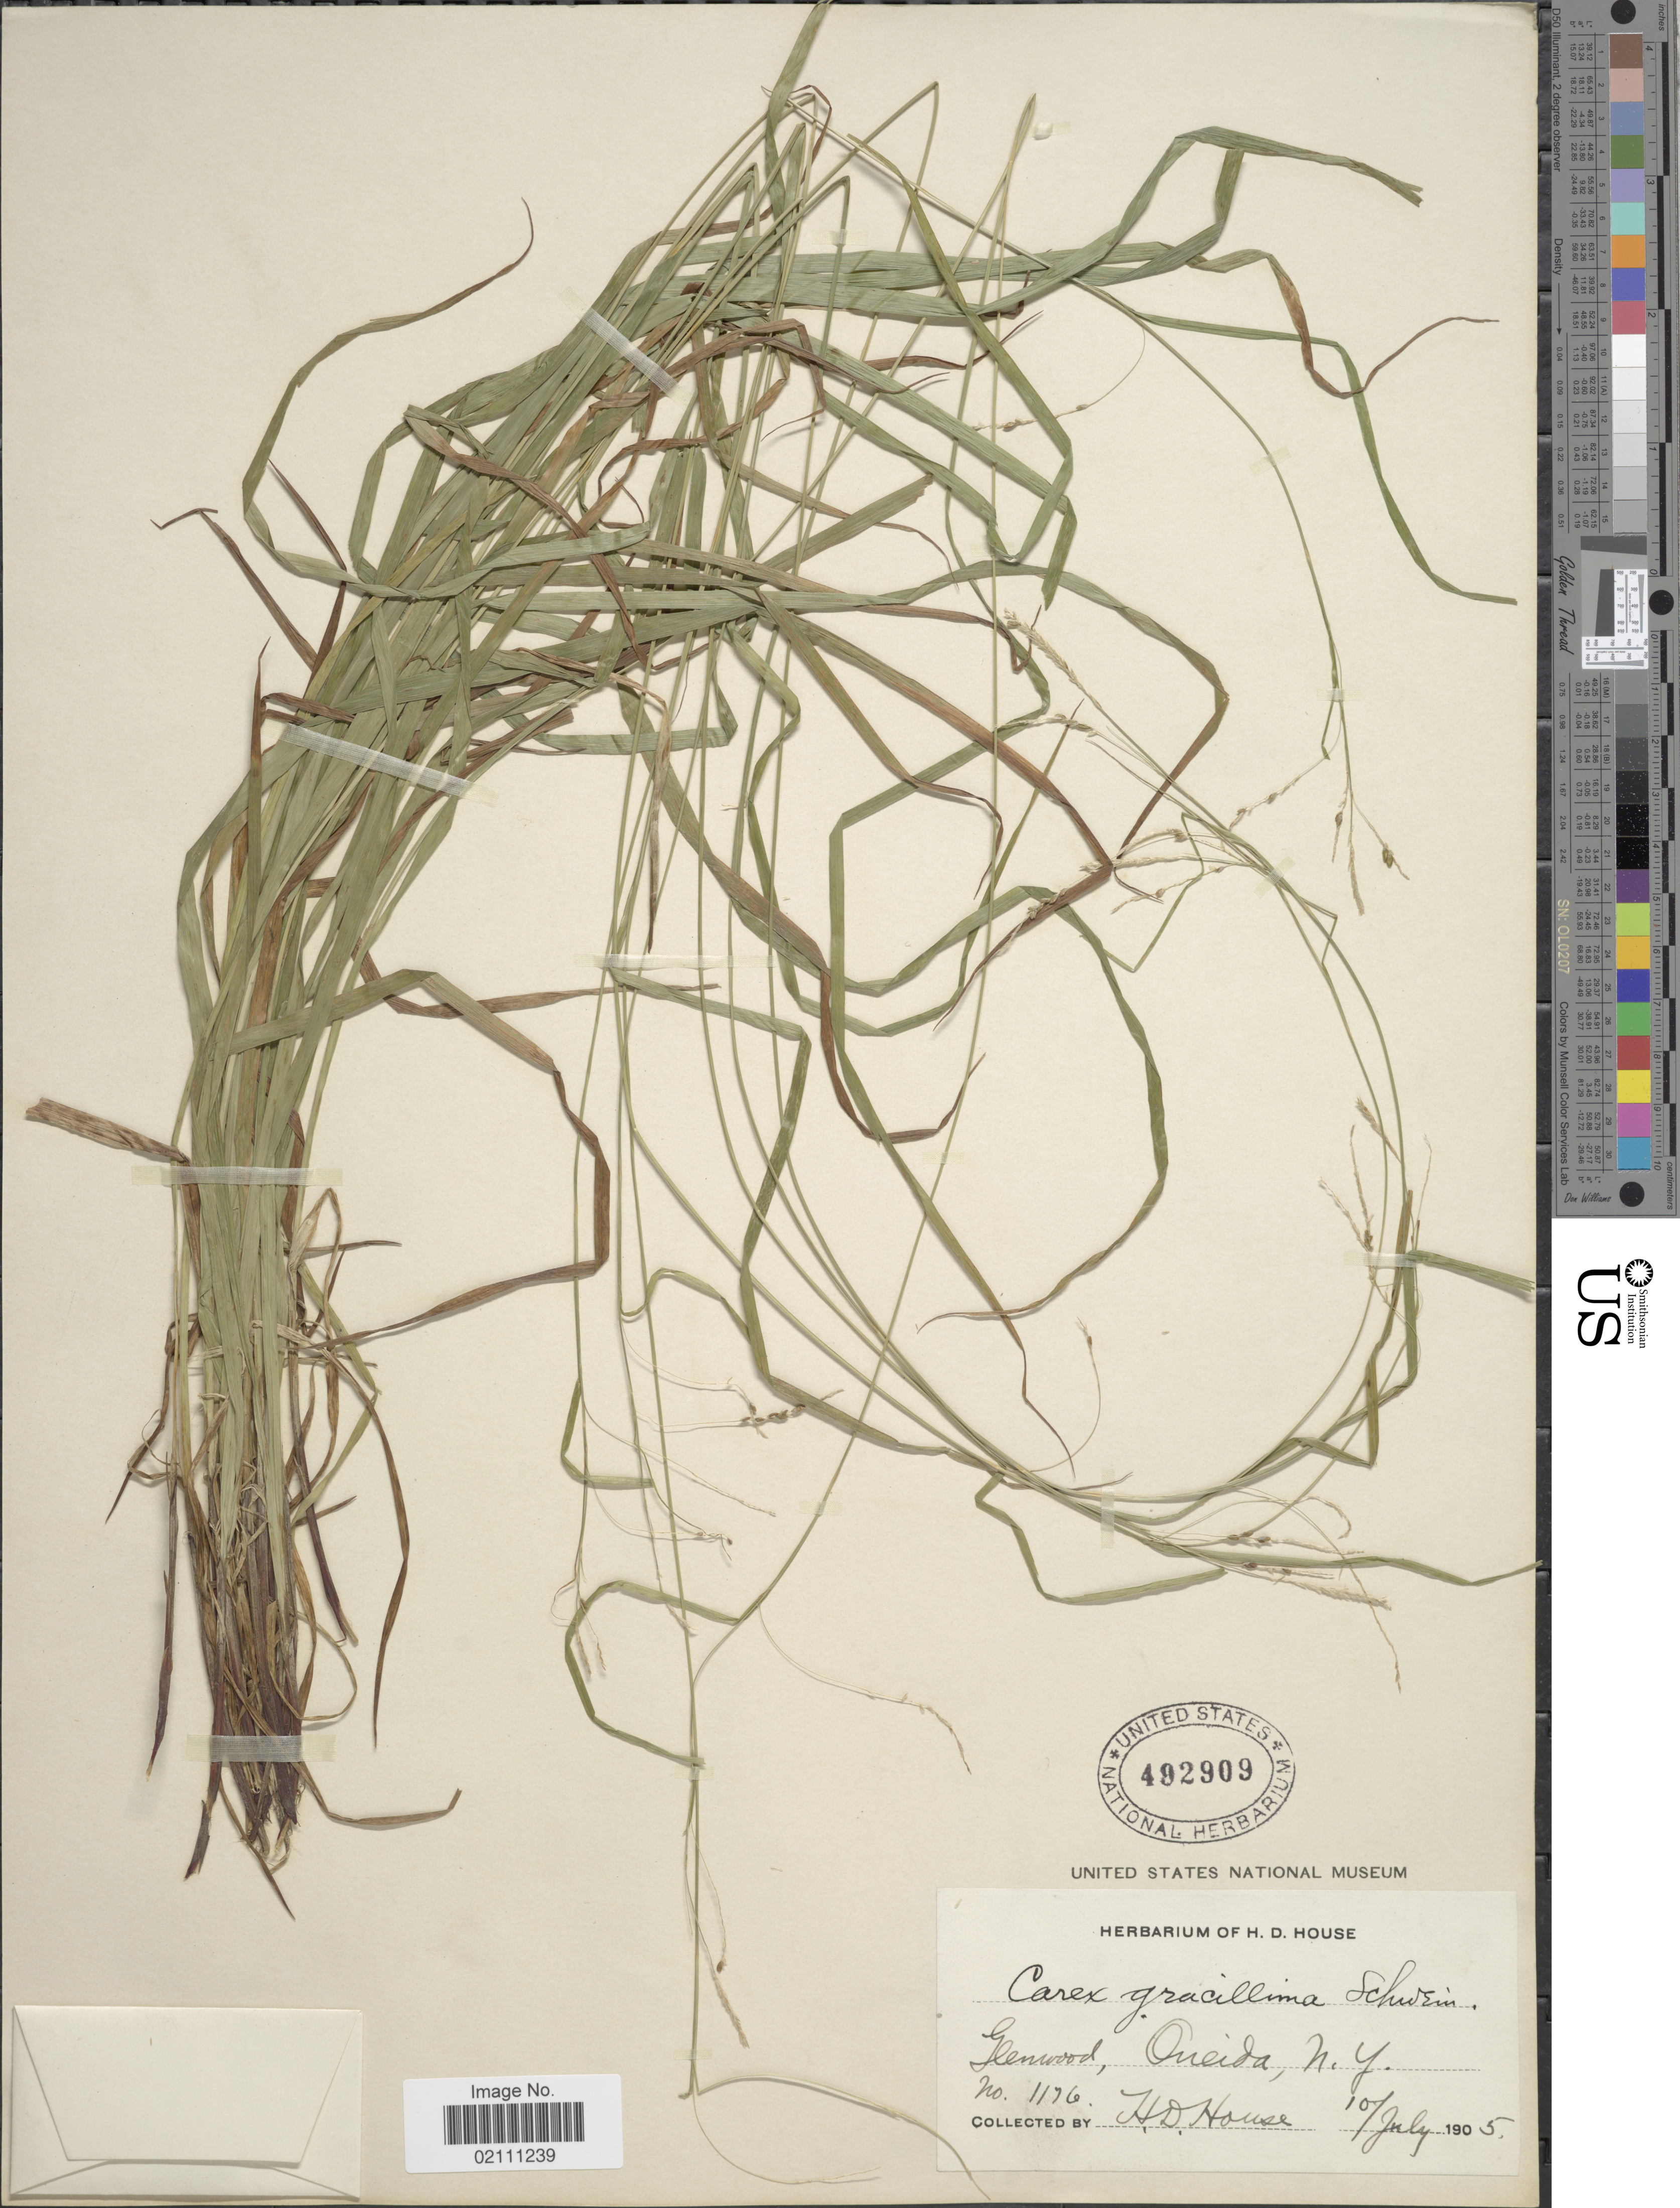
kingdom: Plantae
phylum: Tracheophyta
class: Liliopsida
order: Poales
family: Cyperaceae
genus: Carex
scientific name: Carex gracillima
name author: Schwein.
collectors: H. D. House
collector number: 1176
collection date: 1905-07-10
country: United States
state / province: New York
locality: Glenwood, Oneida.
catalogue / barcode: US 492909